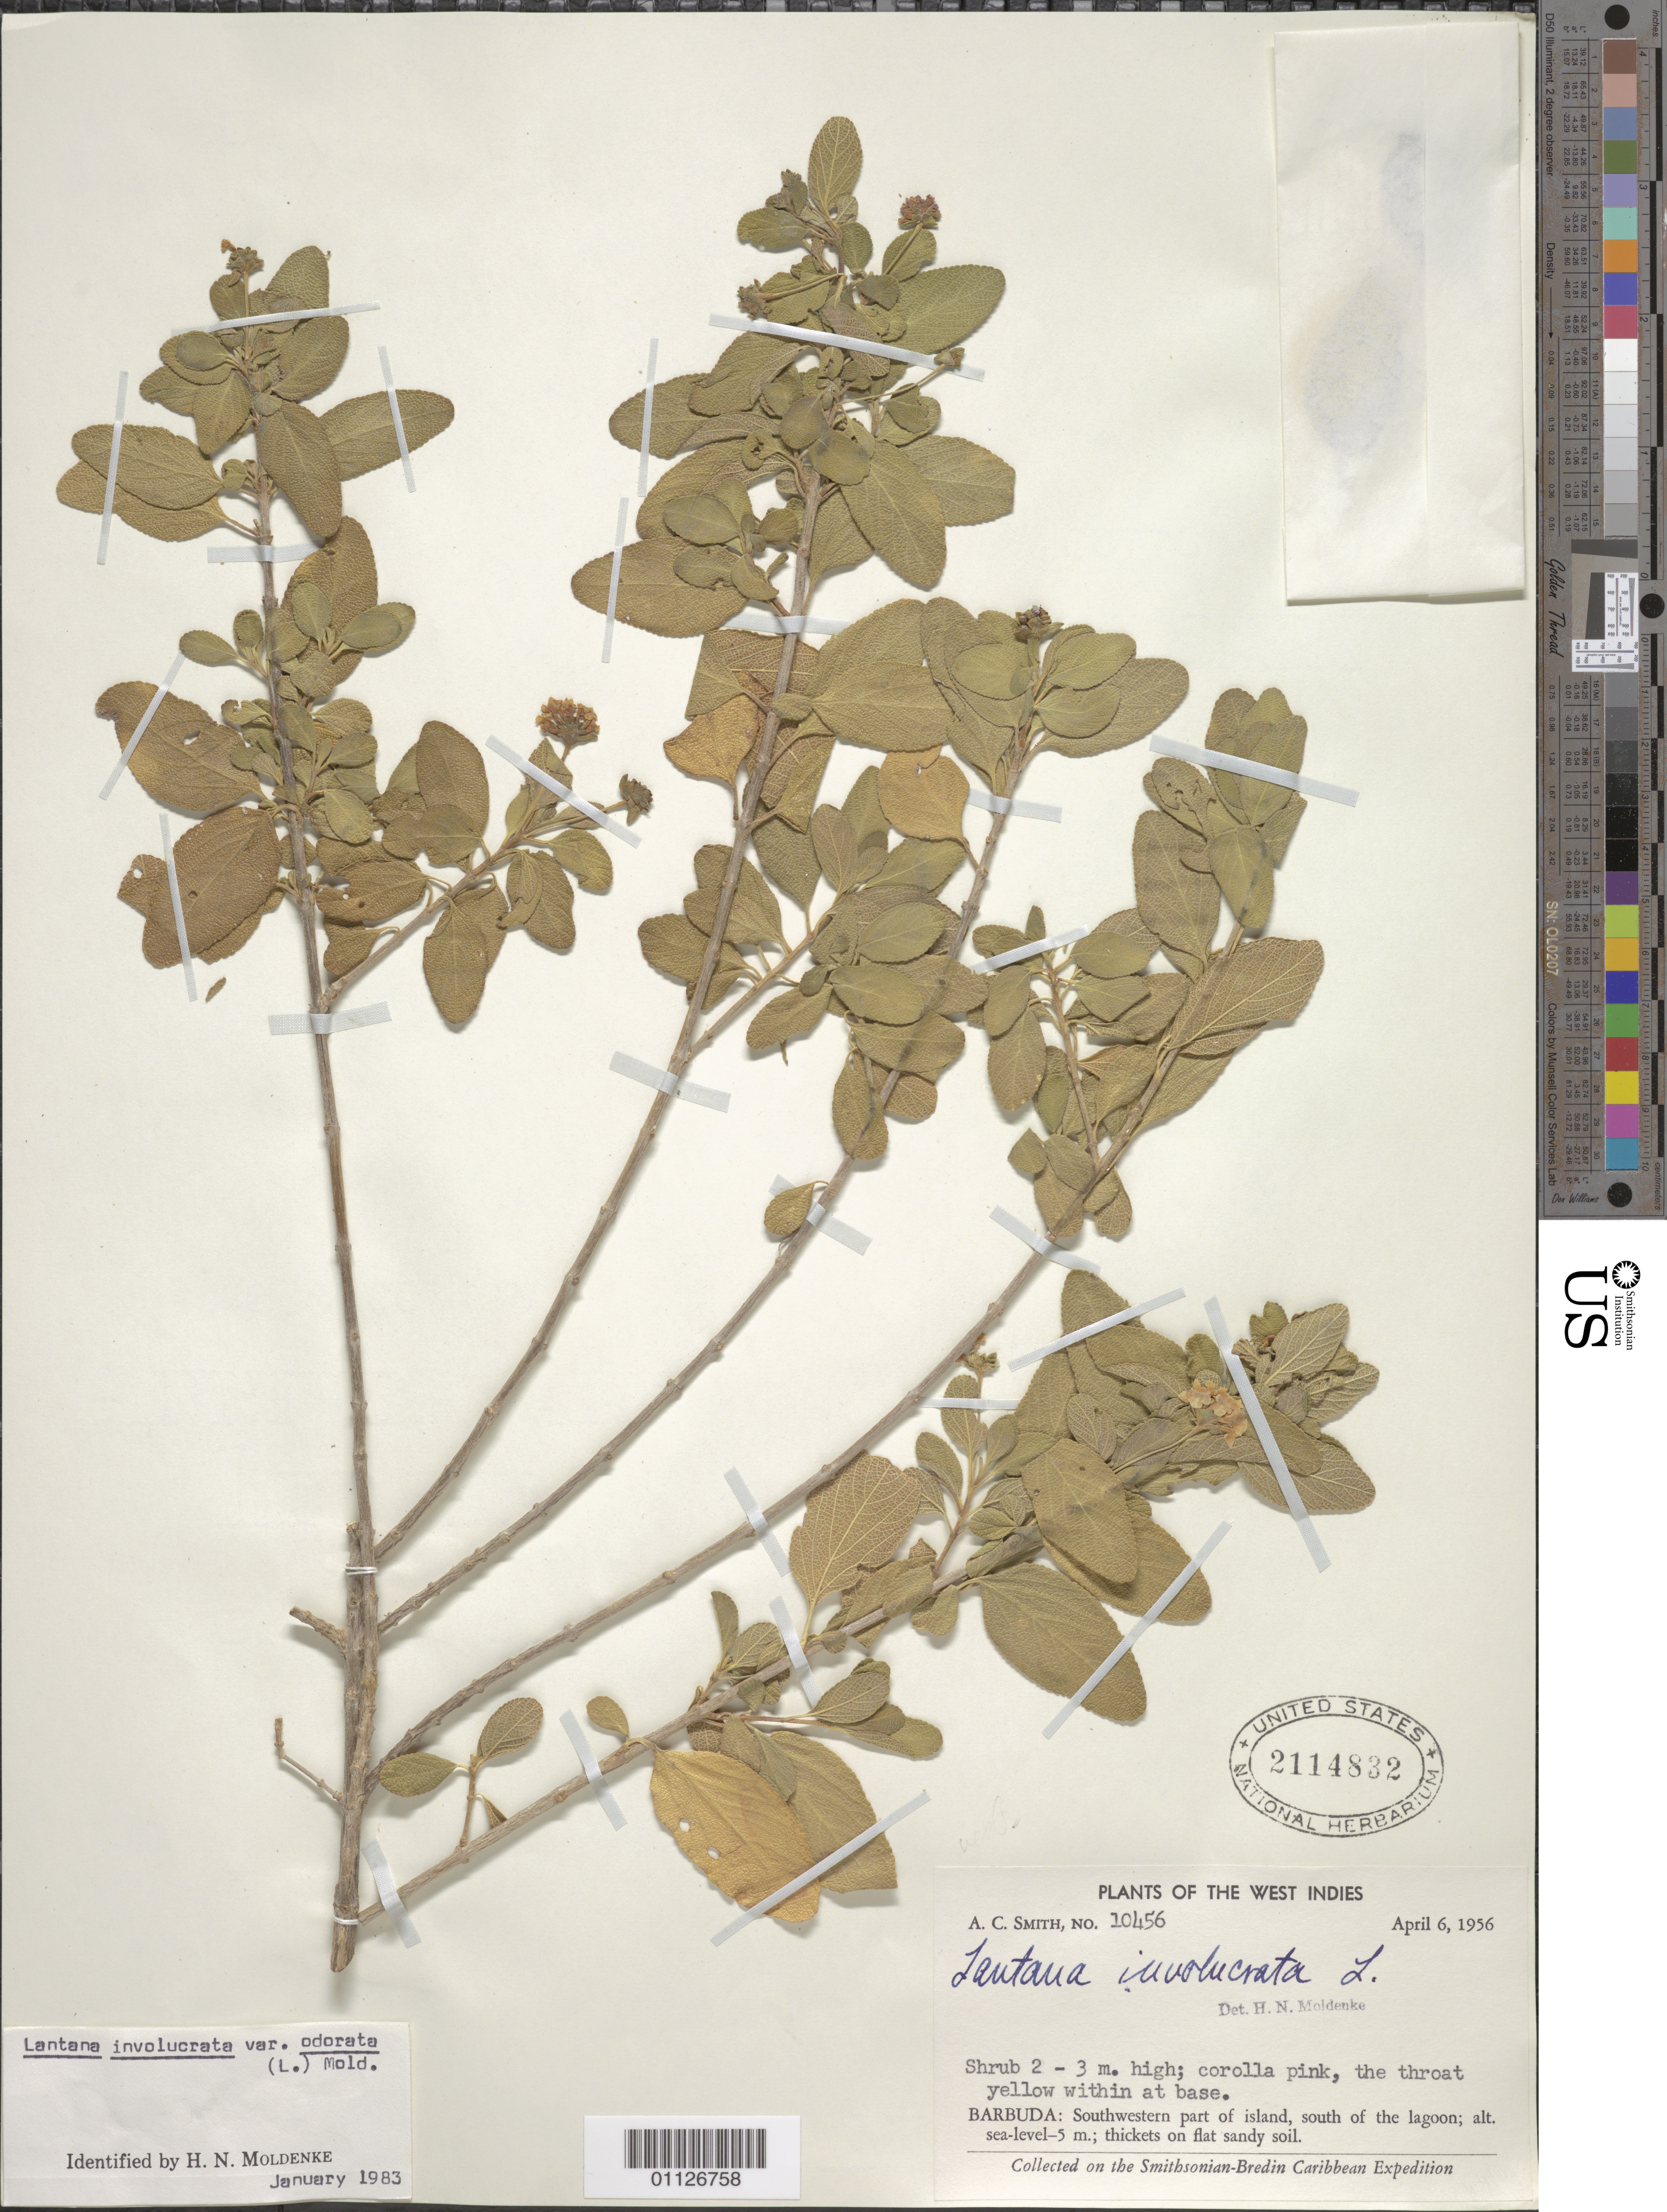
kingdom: Plantae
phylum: Tracheophyta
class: Magnoliopsida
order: Lamiales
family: Verbenaceae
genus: Lantana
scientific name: Lantana involucrata var. odorata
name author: (L.) Moldenke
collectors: A. C. Smith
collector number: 10456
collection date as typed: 06 Apr 1956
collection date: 1956-04-06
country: Antigua and Barbuda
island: Barbuda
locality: SW part of the island, S of the lagoon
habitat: thickets on flat sandy soil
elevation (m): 0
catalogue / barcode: US 2114832